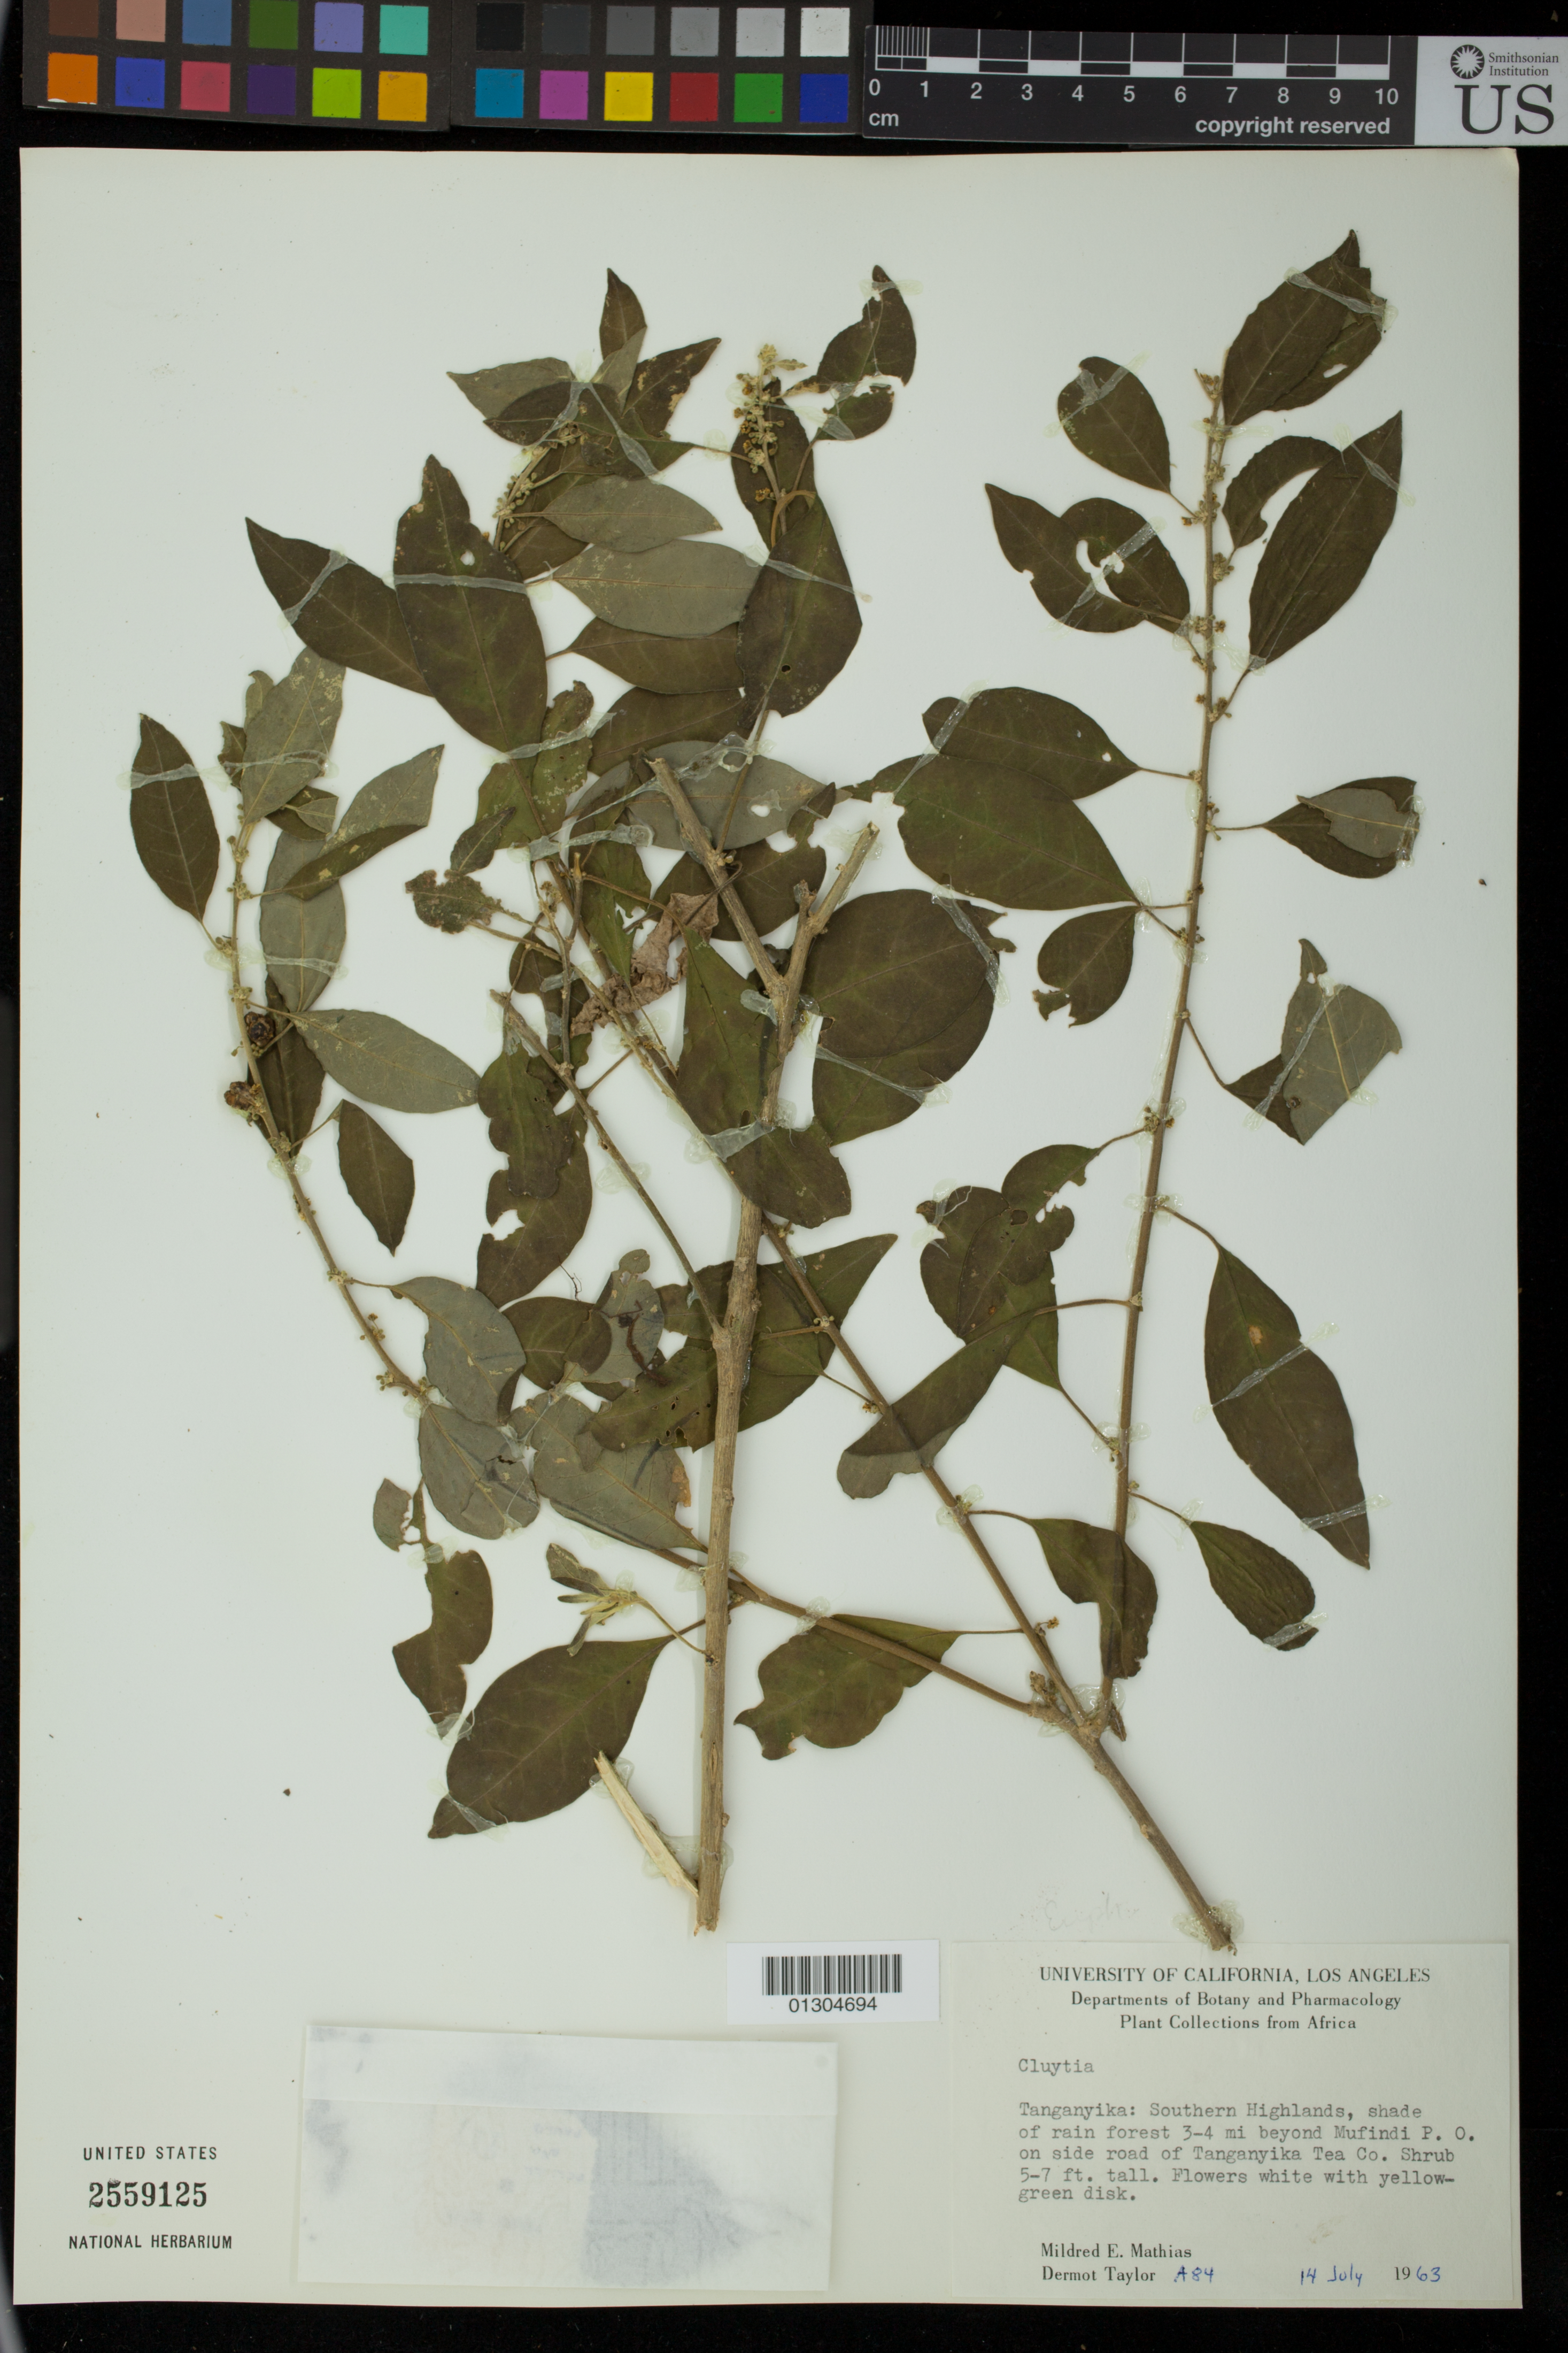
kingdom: Plantae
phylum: Tracheophyta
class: Magnoliopsida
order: Malpighiales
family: Peraceae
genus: Clutia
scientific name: Clutia sp.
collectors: M. E. Mathias & D. Taylor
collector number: A84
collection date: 1963-07-14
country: Tanzania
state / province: Iringa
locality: Southern Highlands, shade of rain forest 3-4 mi beyond Mufindi P. O. on side road of Tanganyika Tea Co.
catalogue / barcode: US 2559125